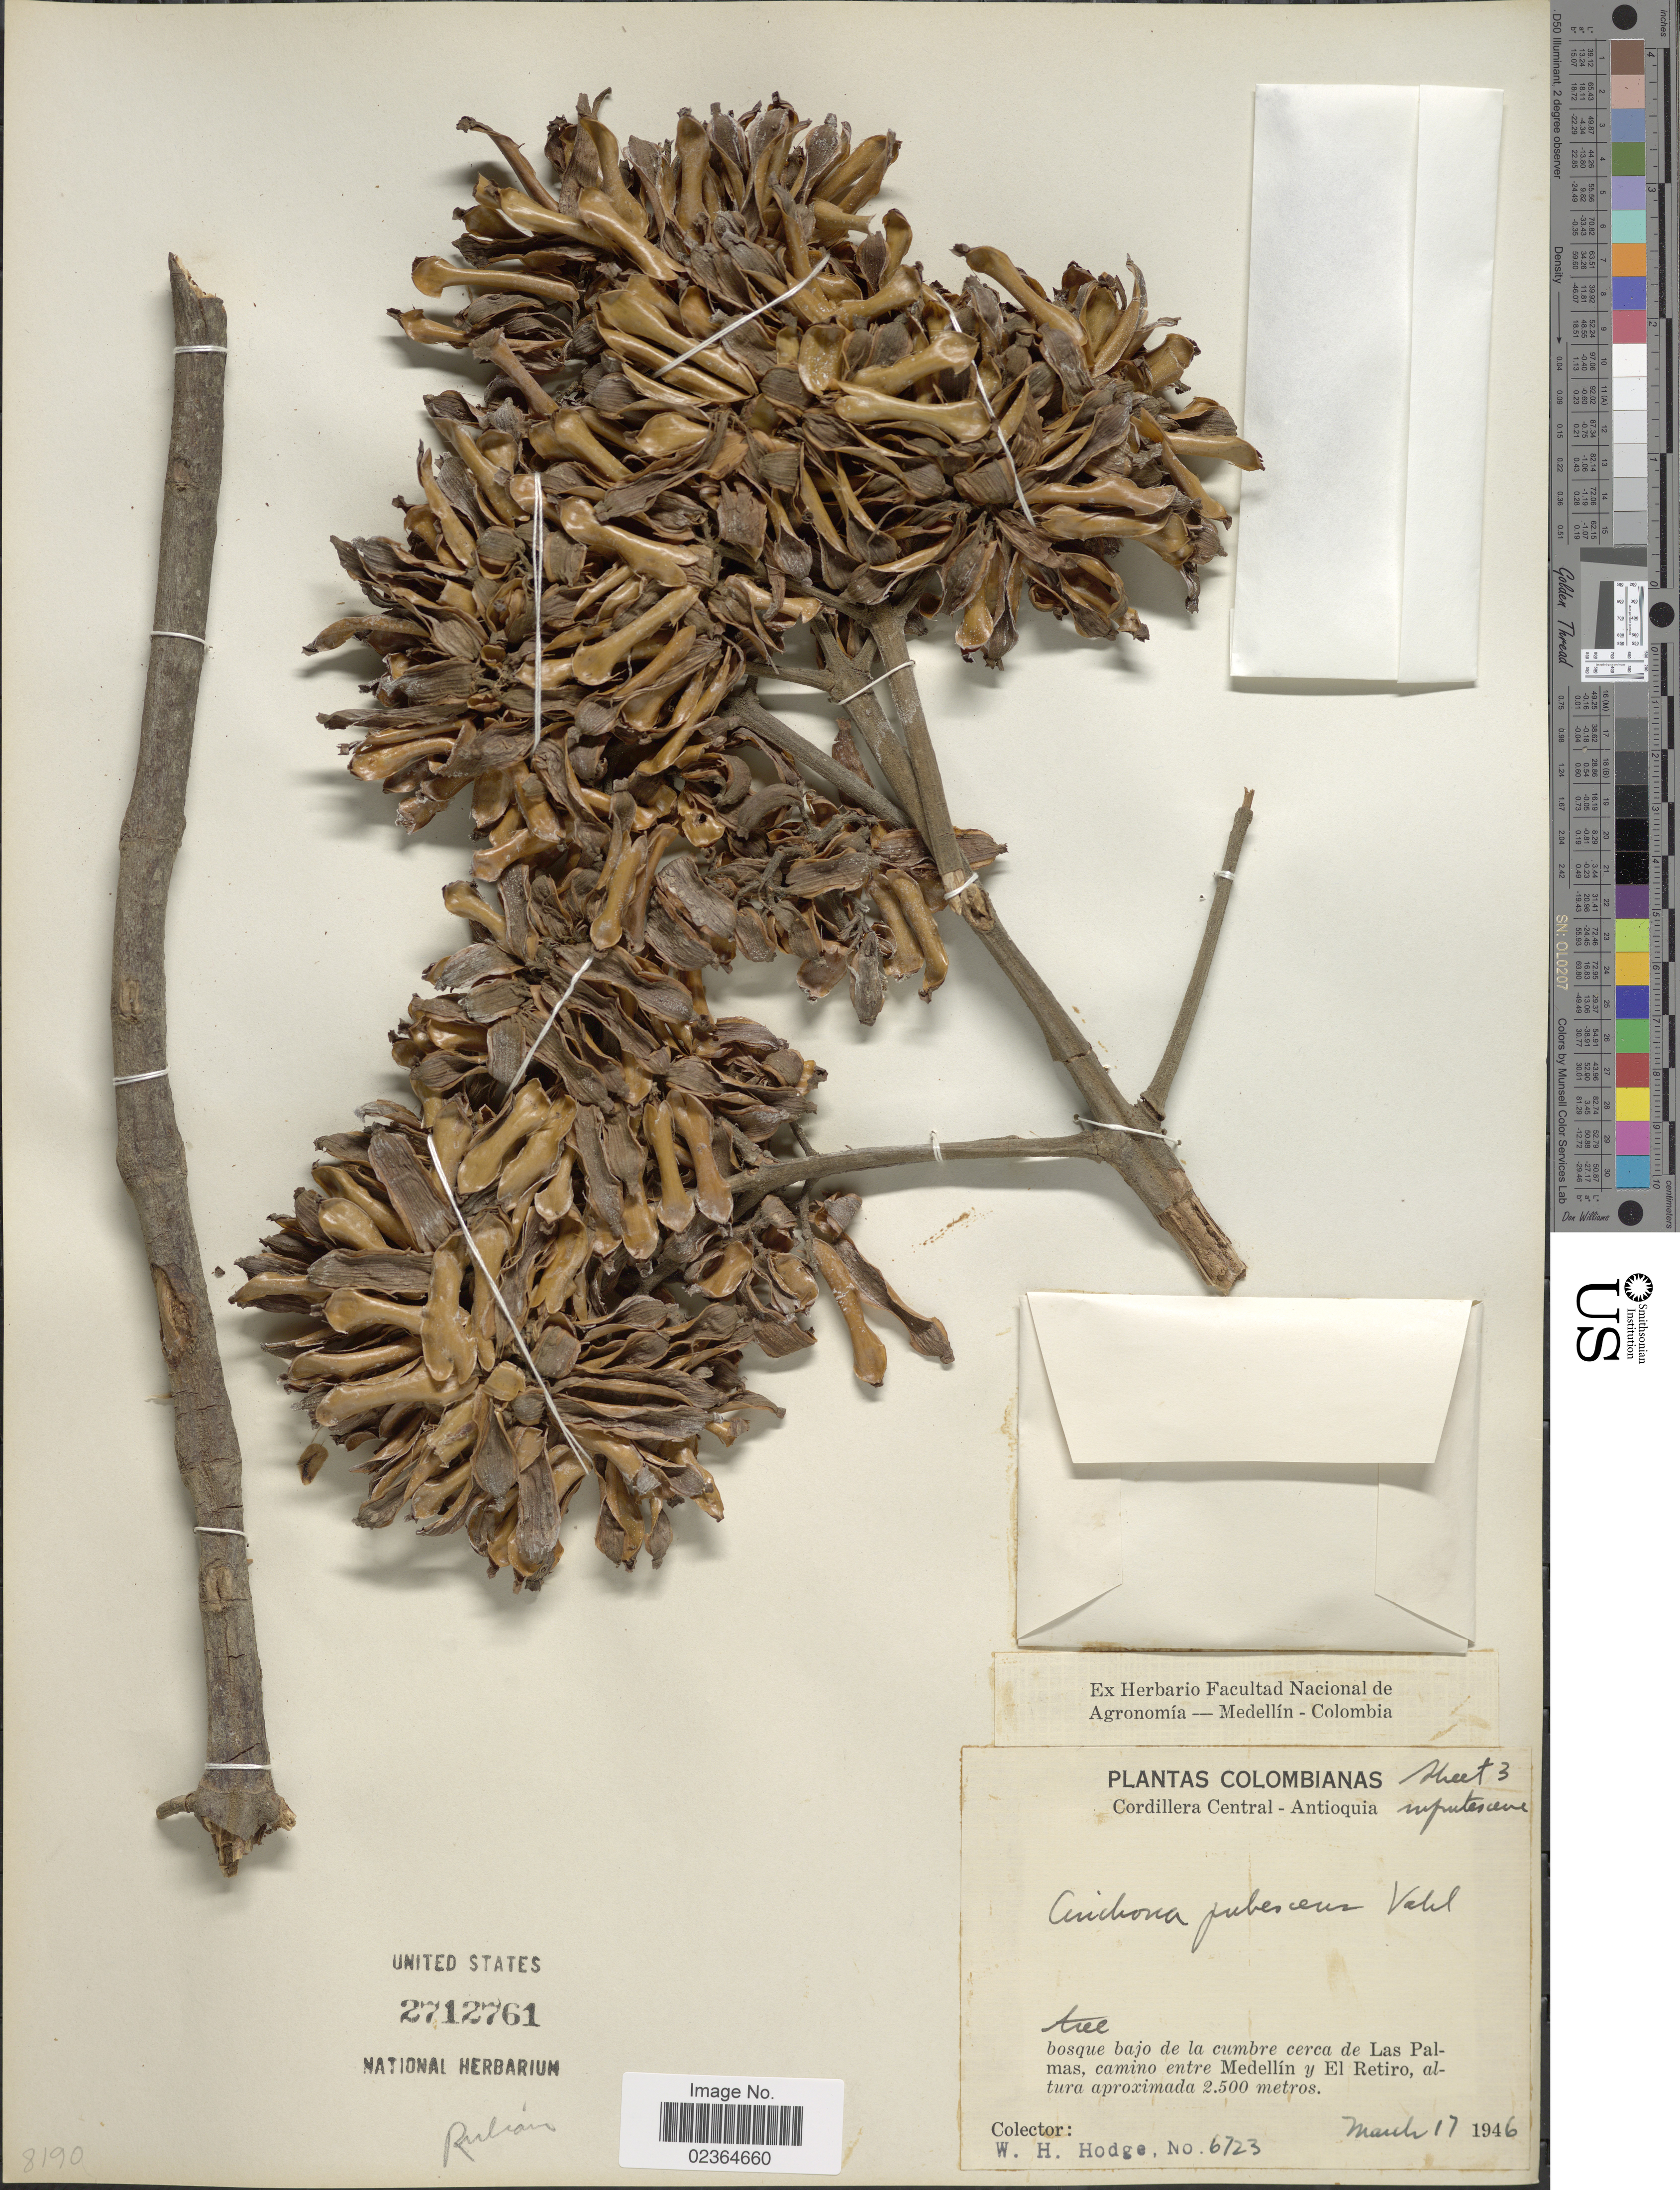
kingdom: Plantae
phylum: Tracheophyta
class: Magnoliopsida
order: Gentianales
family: Rubiaceae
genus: Cinchona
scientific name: Cinchona pubescens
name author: Vahl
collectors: W. Hodge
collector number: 6723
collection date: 1946-03-17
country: Colombia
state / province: Antioquia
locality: Cordillera Central. bosque bajo de la cumbre cerca de Las Palmas, camino entre Medellín y El Retiro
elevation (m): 2500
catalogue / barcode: US 2712761